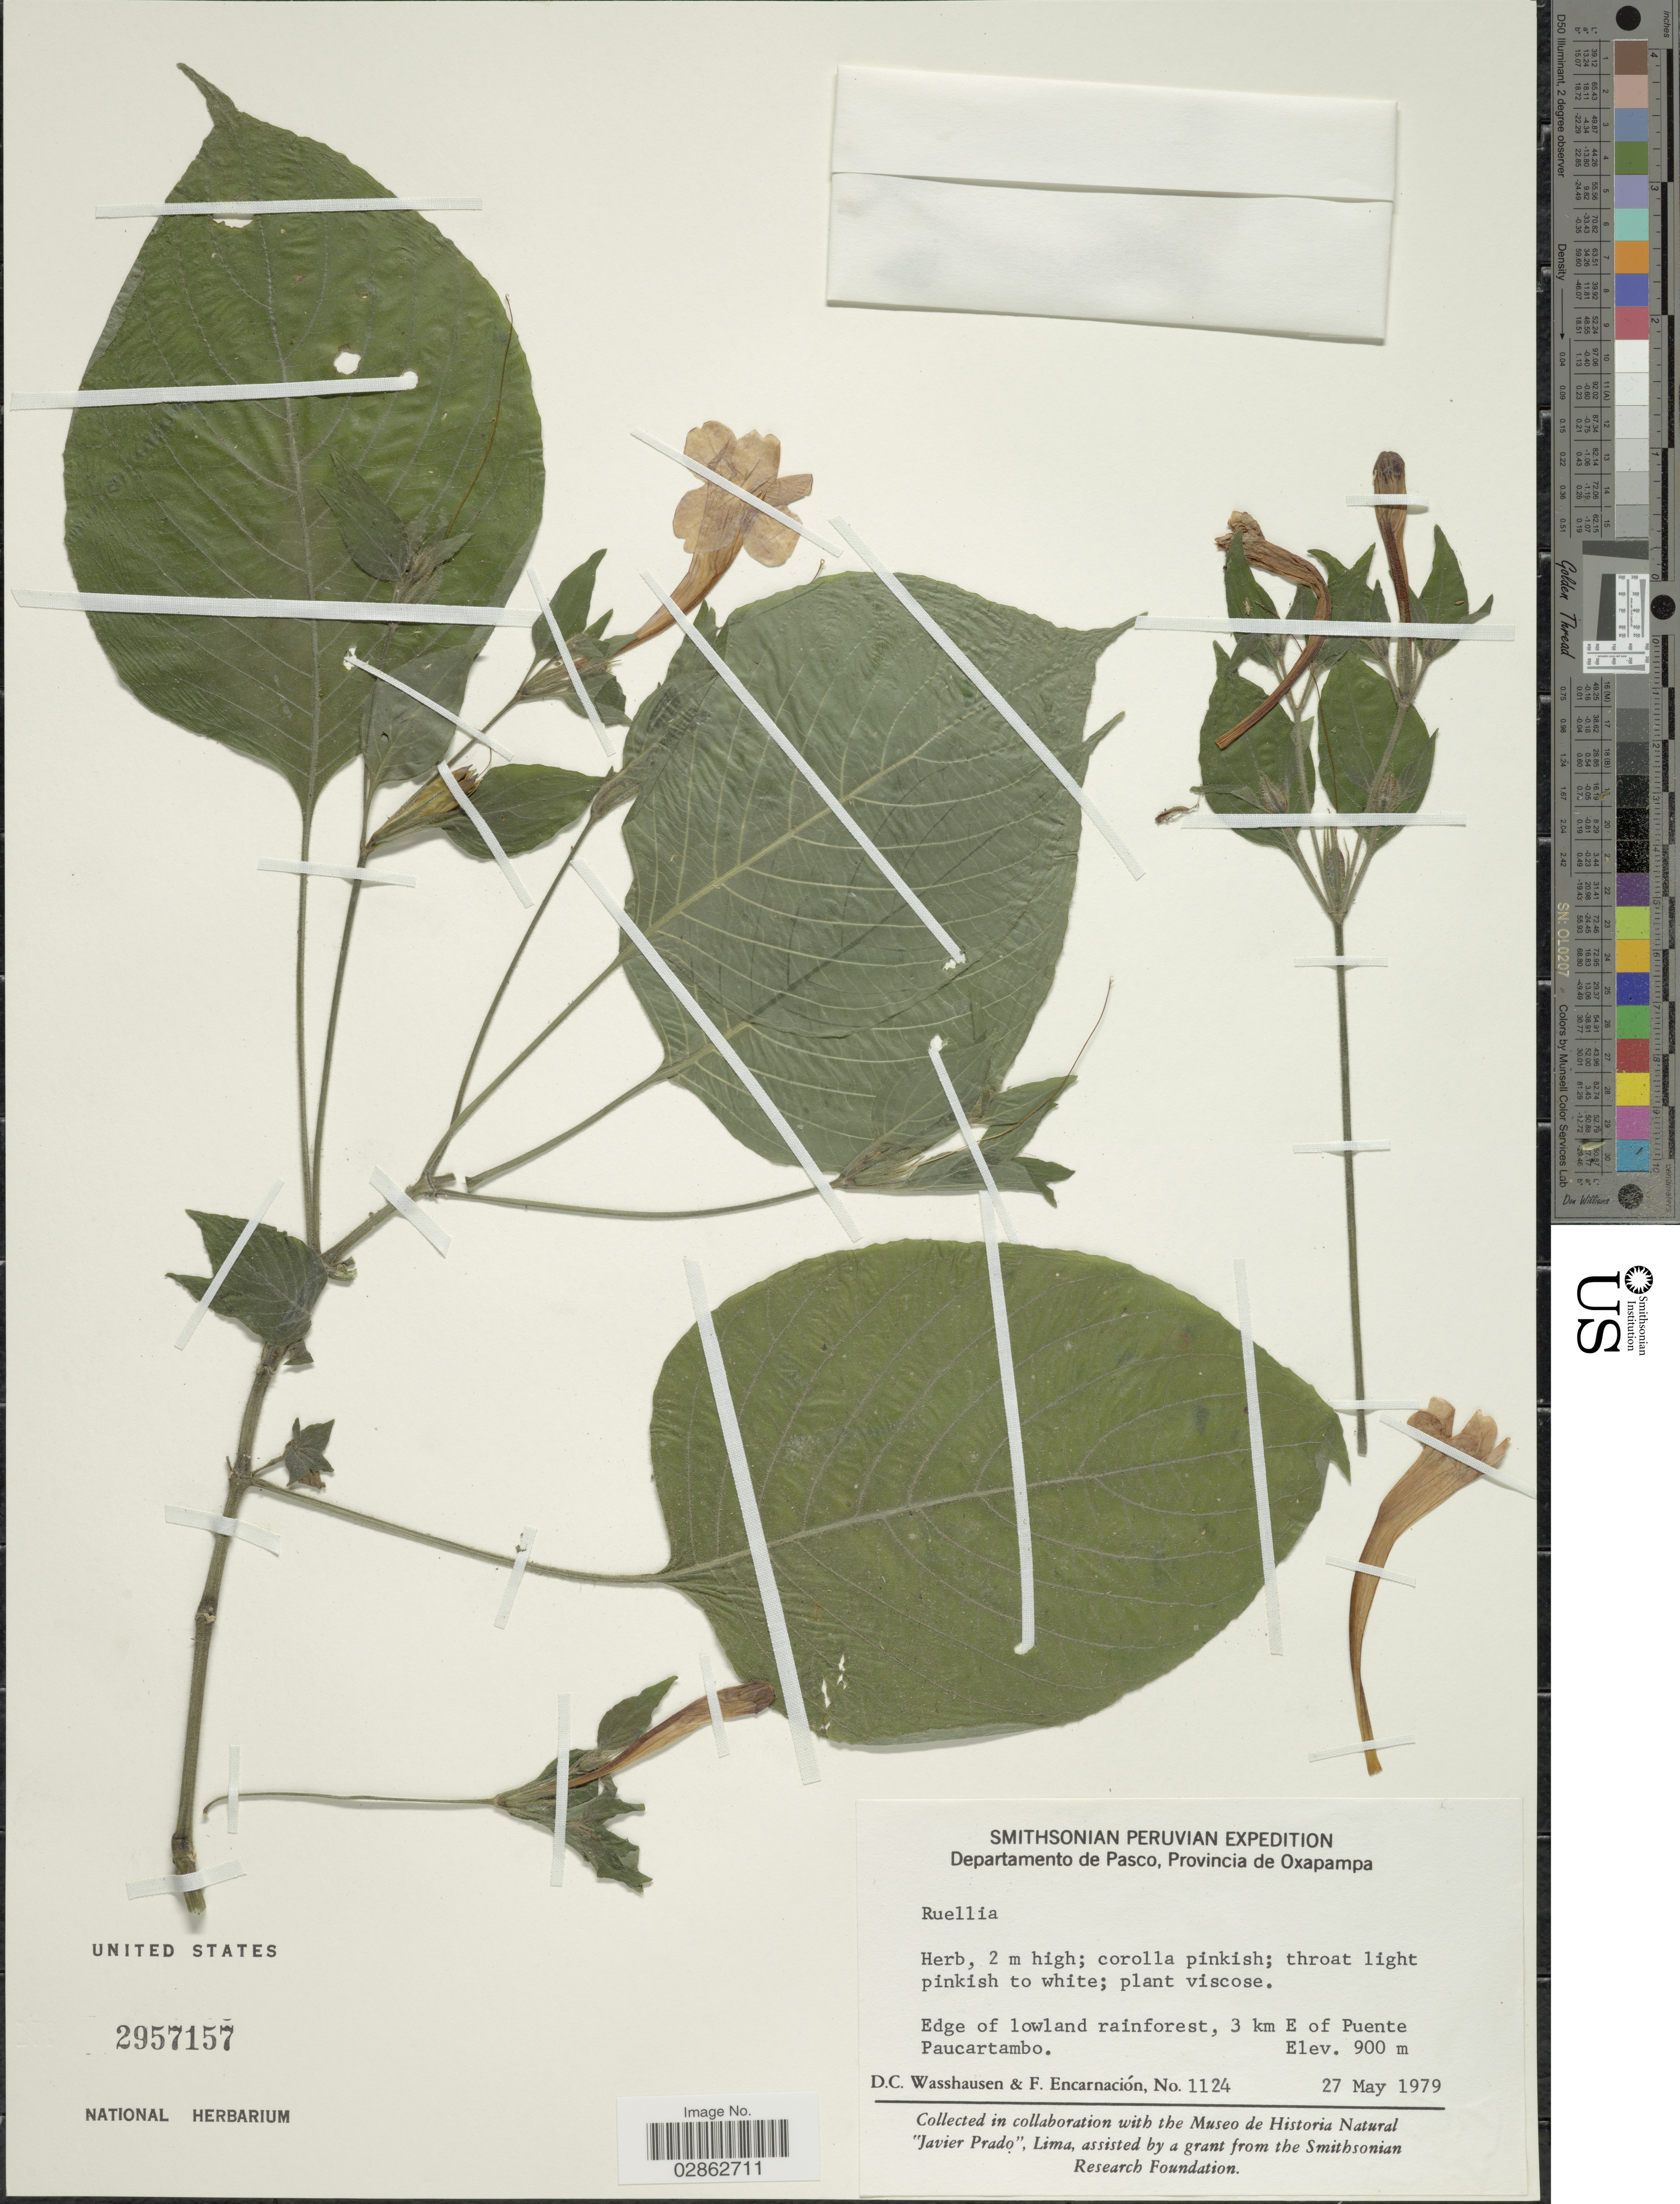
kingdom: Plantae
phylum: Tracheophyta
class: Magnoliopsida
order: Lamiales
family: Acanthaceae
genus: Ruellia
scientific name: Ruellia sp.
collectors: D. C. Wasshausen & F. Encarnación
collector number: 1124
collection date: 1979-05-27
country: Peru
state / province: Pasco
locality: Departamento de Pasco, Provincia de Oxapampa. 3 km E of Puente Paucartambo.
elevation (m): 900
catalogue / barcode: US 2957157